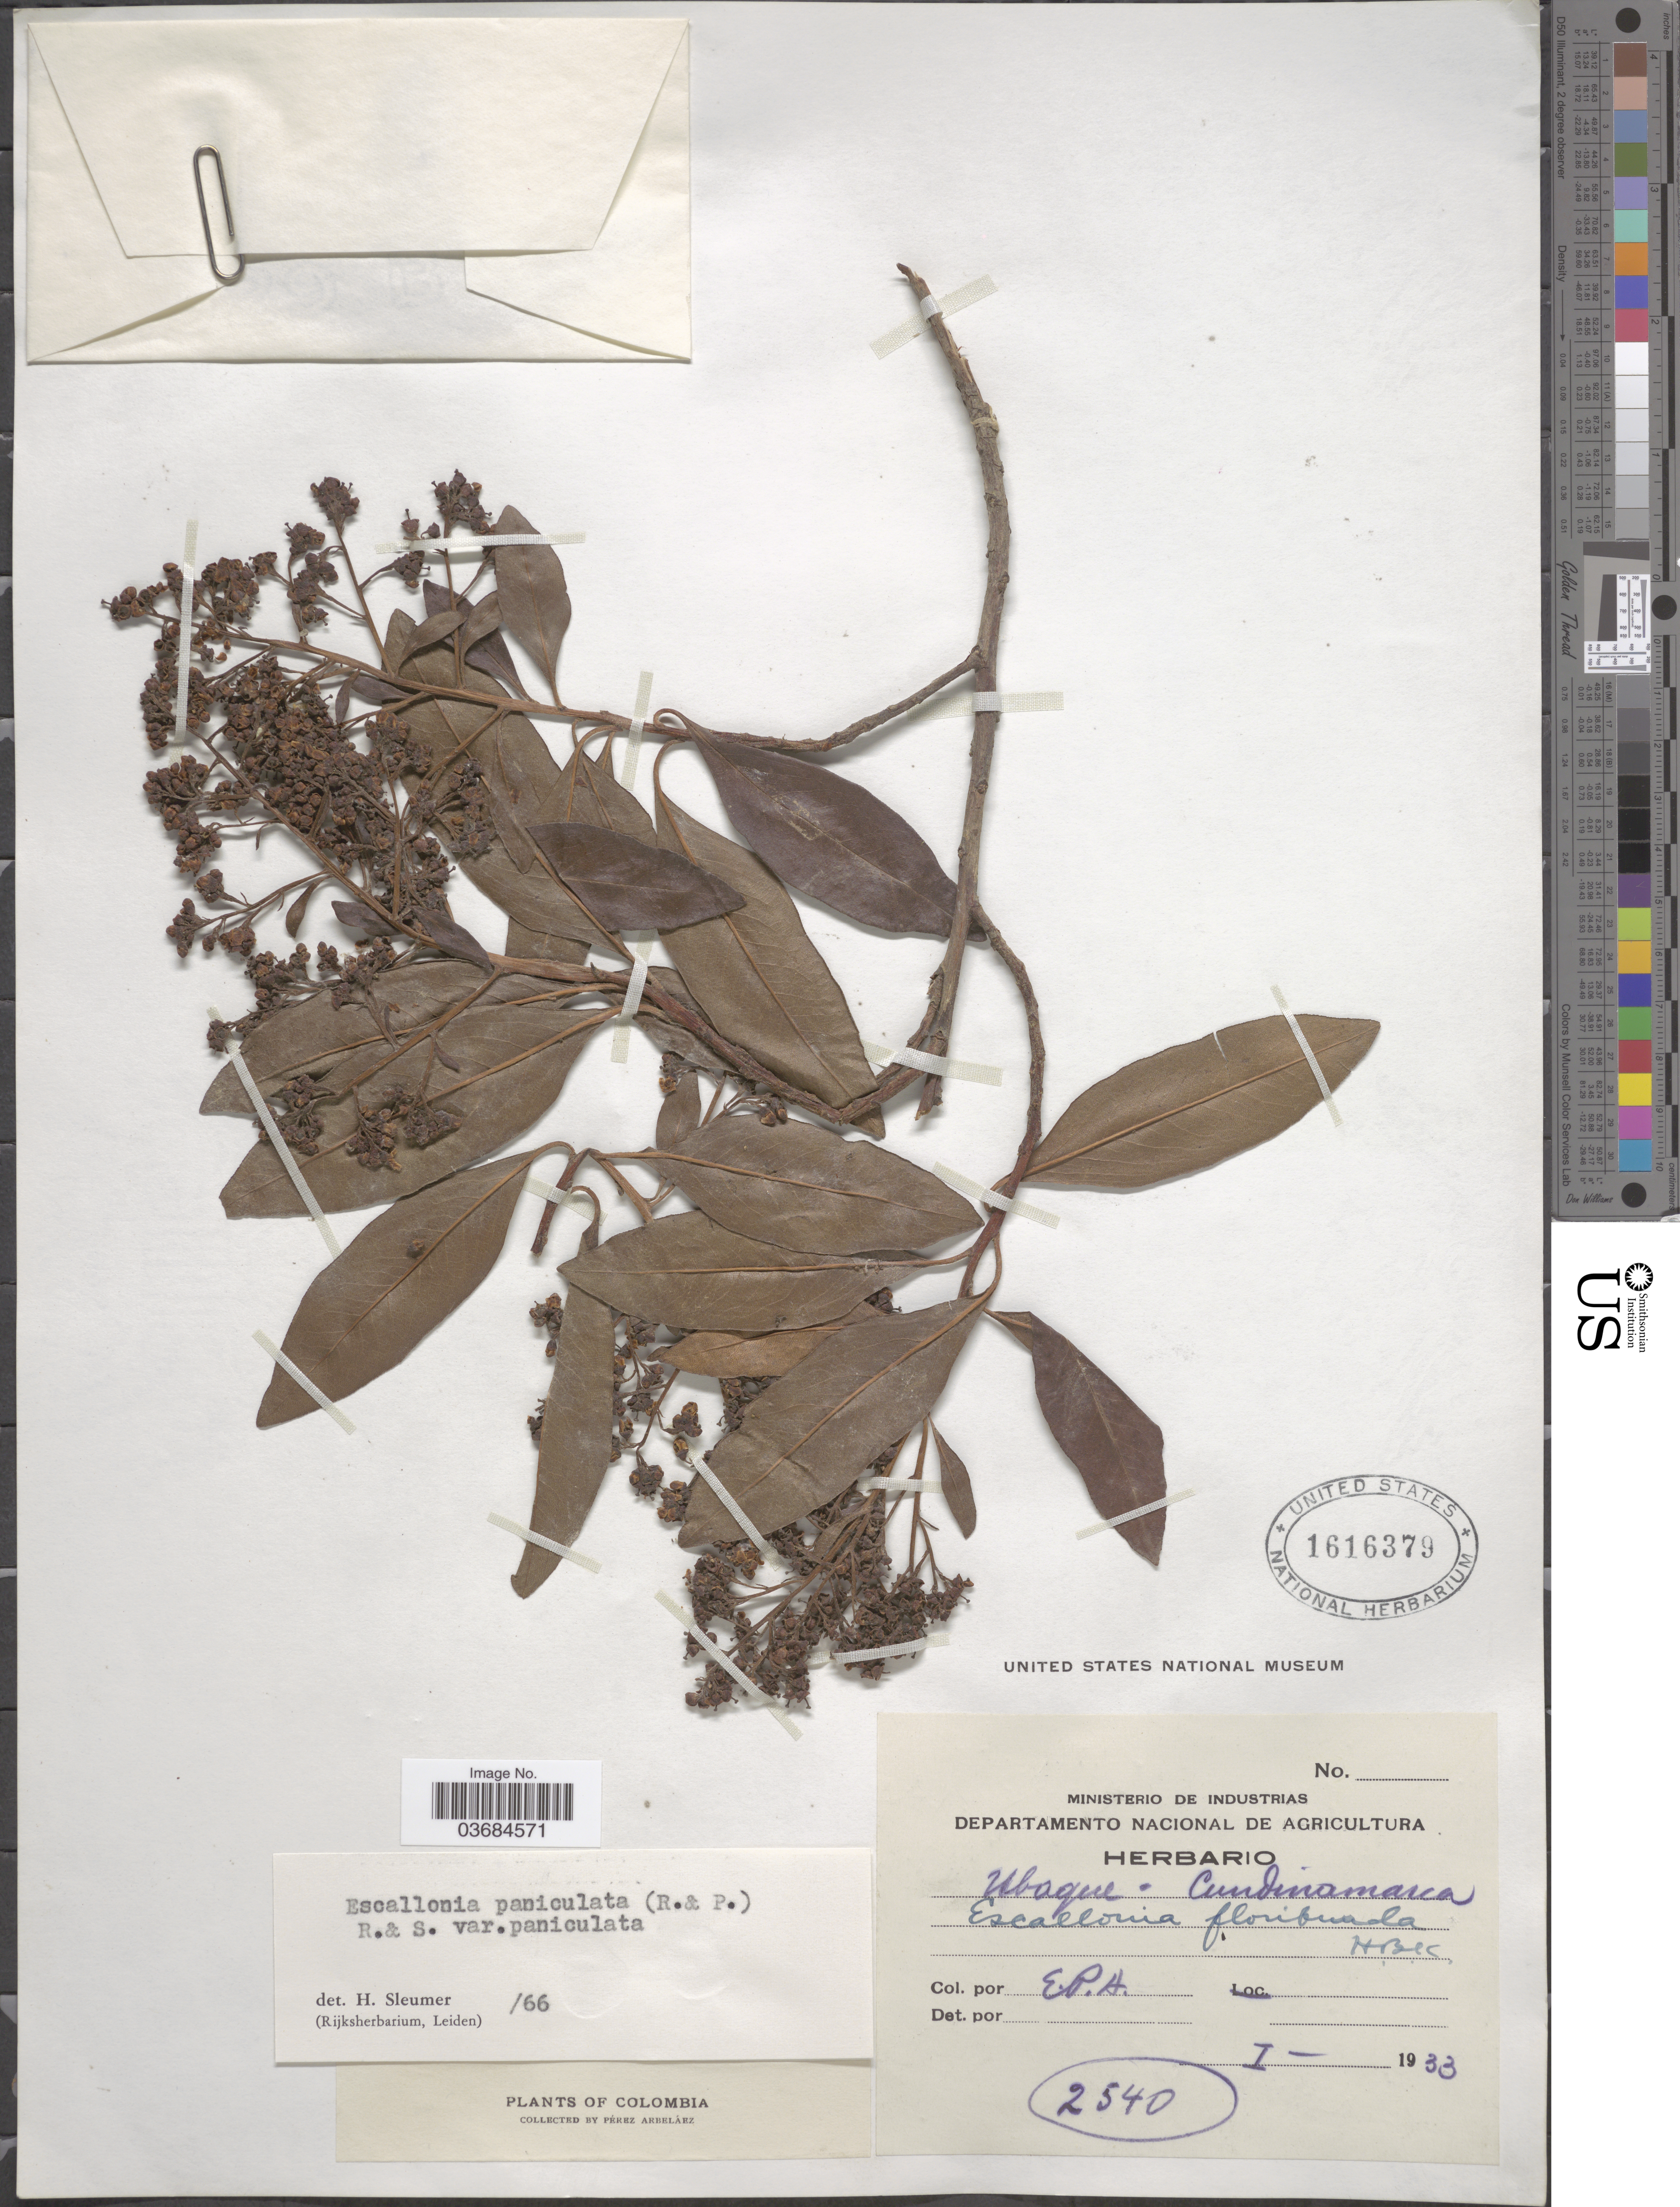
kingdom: Plantae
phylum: Tracheophyta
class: Magnoliopsida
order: Escalloniales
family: Escalloniaceae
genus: Escallonia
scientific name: Escallonia paniculata var. paniculata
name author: (Ruiz & Pav.) Roem. & Schult.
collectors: E. Pérez Arbeláez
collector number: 2540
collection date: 1933-01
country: Colombia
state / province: Cundinamarca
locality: Ubaque.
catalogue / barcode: US 1616379